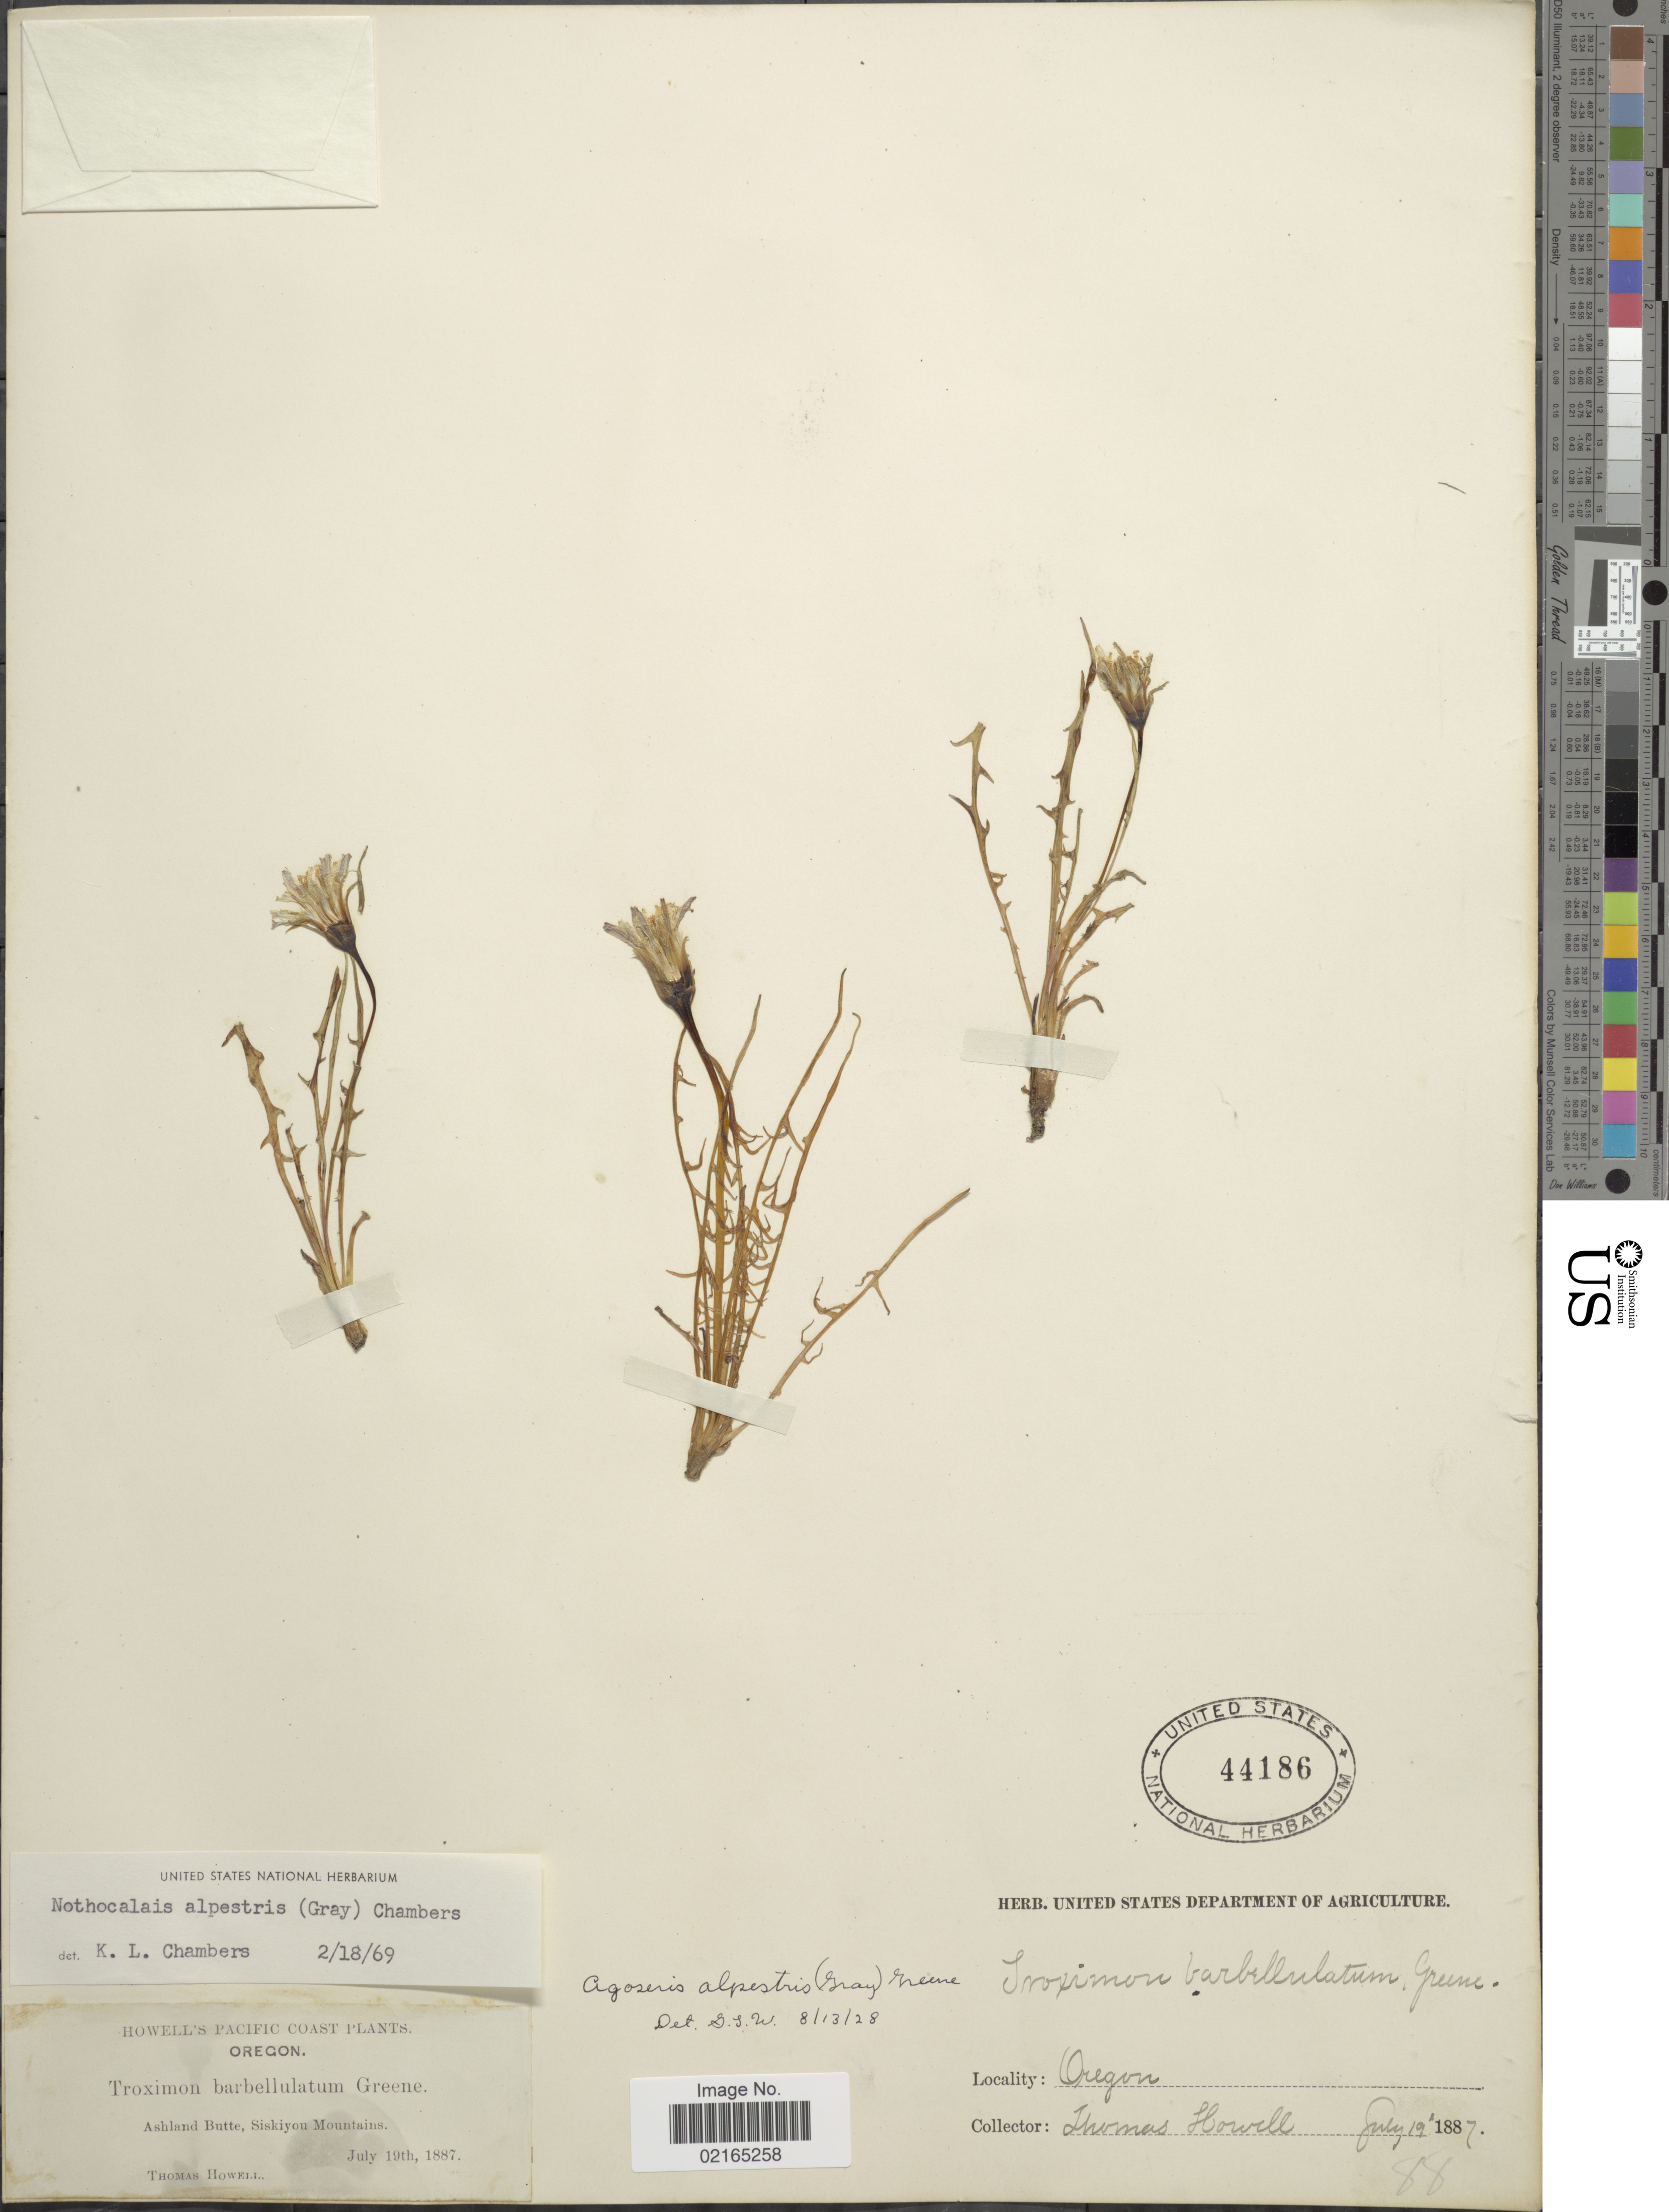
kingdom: Plantae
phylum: Tracheophyta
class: Magnoliopsida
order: Asterales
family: Asteraceae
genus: Nothocalais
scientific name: Nothocalais alpestris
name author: (A. Gray) K.L. Chambers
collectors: T. Howell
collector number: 88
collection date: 1887-07-19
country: United States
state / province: Oregon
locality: Pacific coast, Ashland Butte, Siskiyou Mountains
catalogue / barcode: US 44186